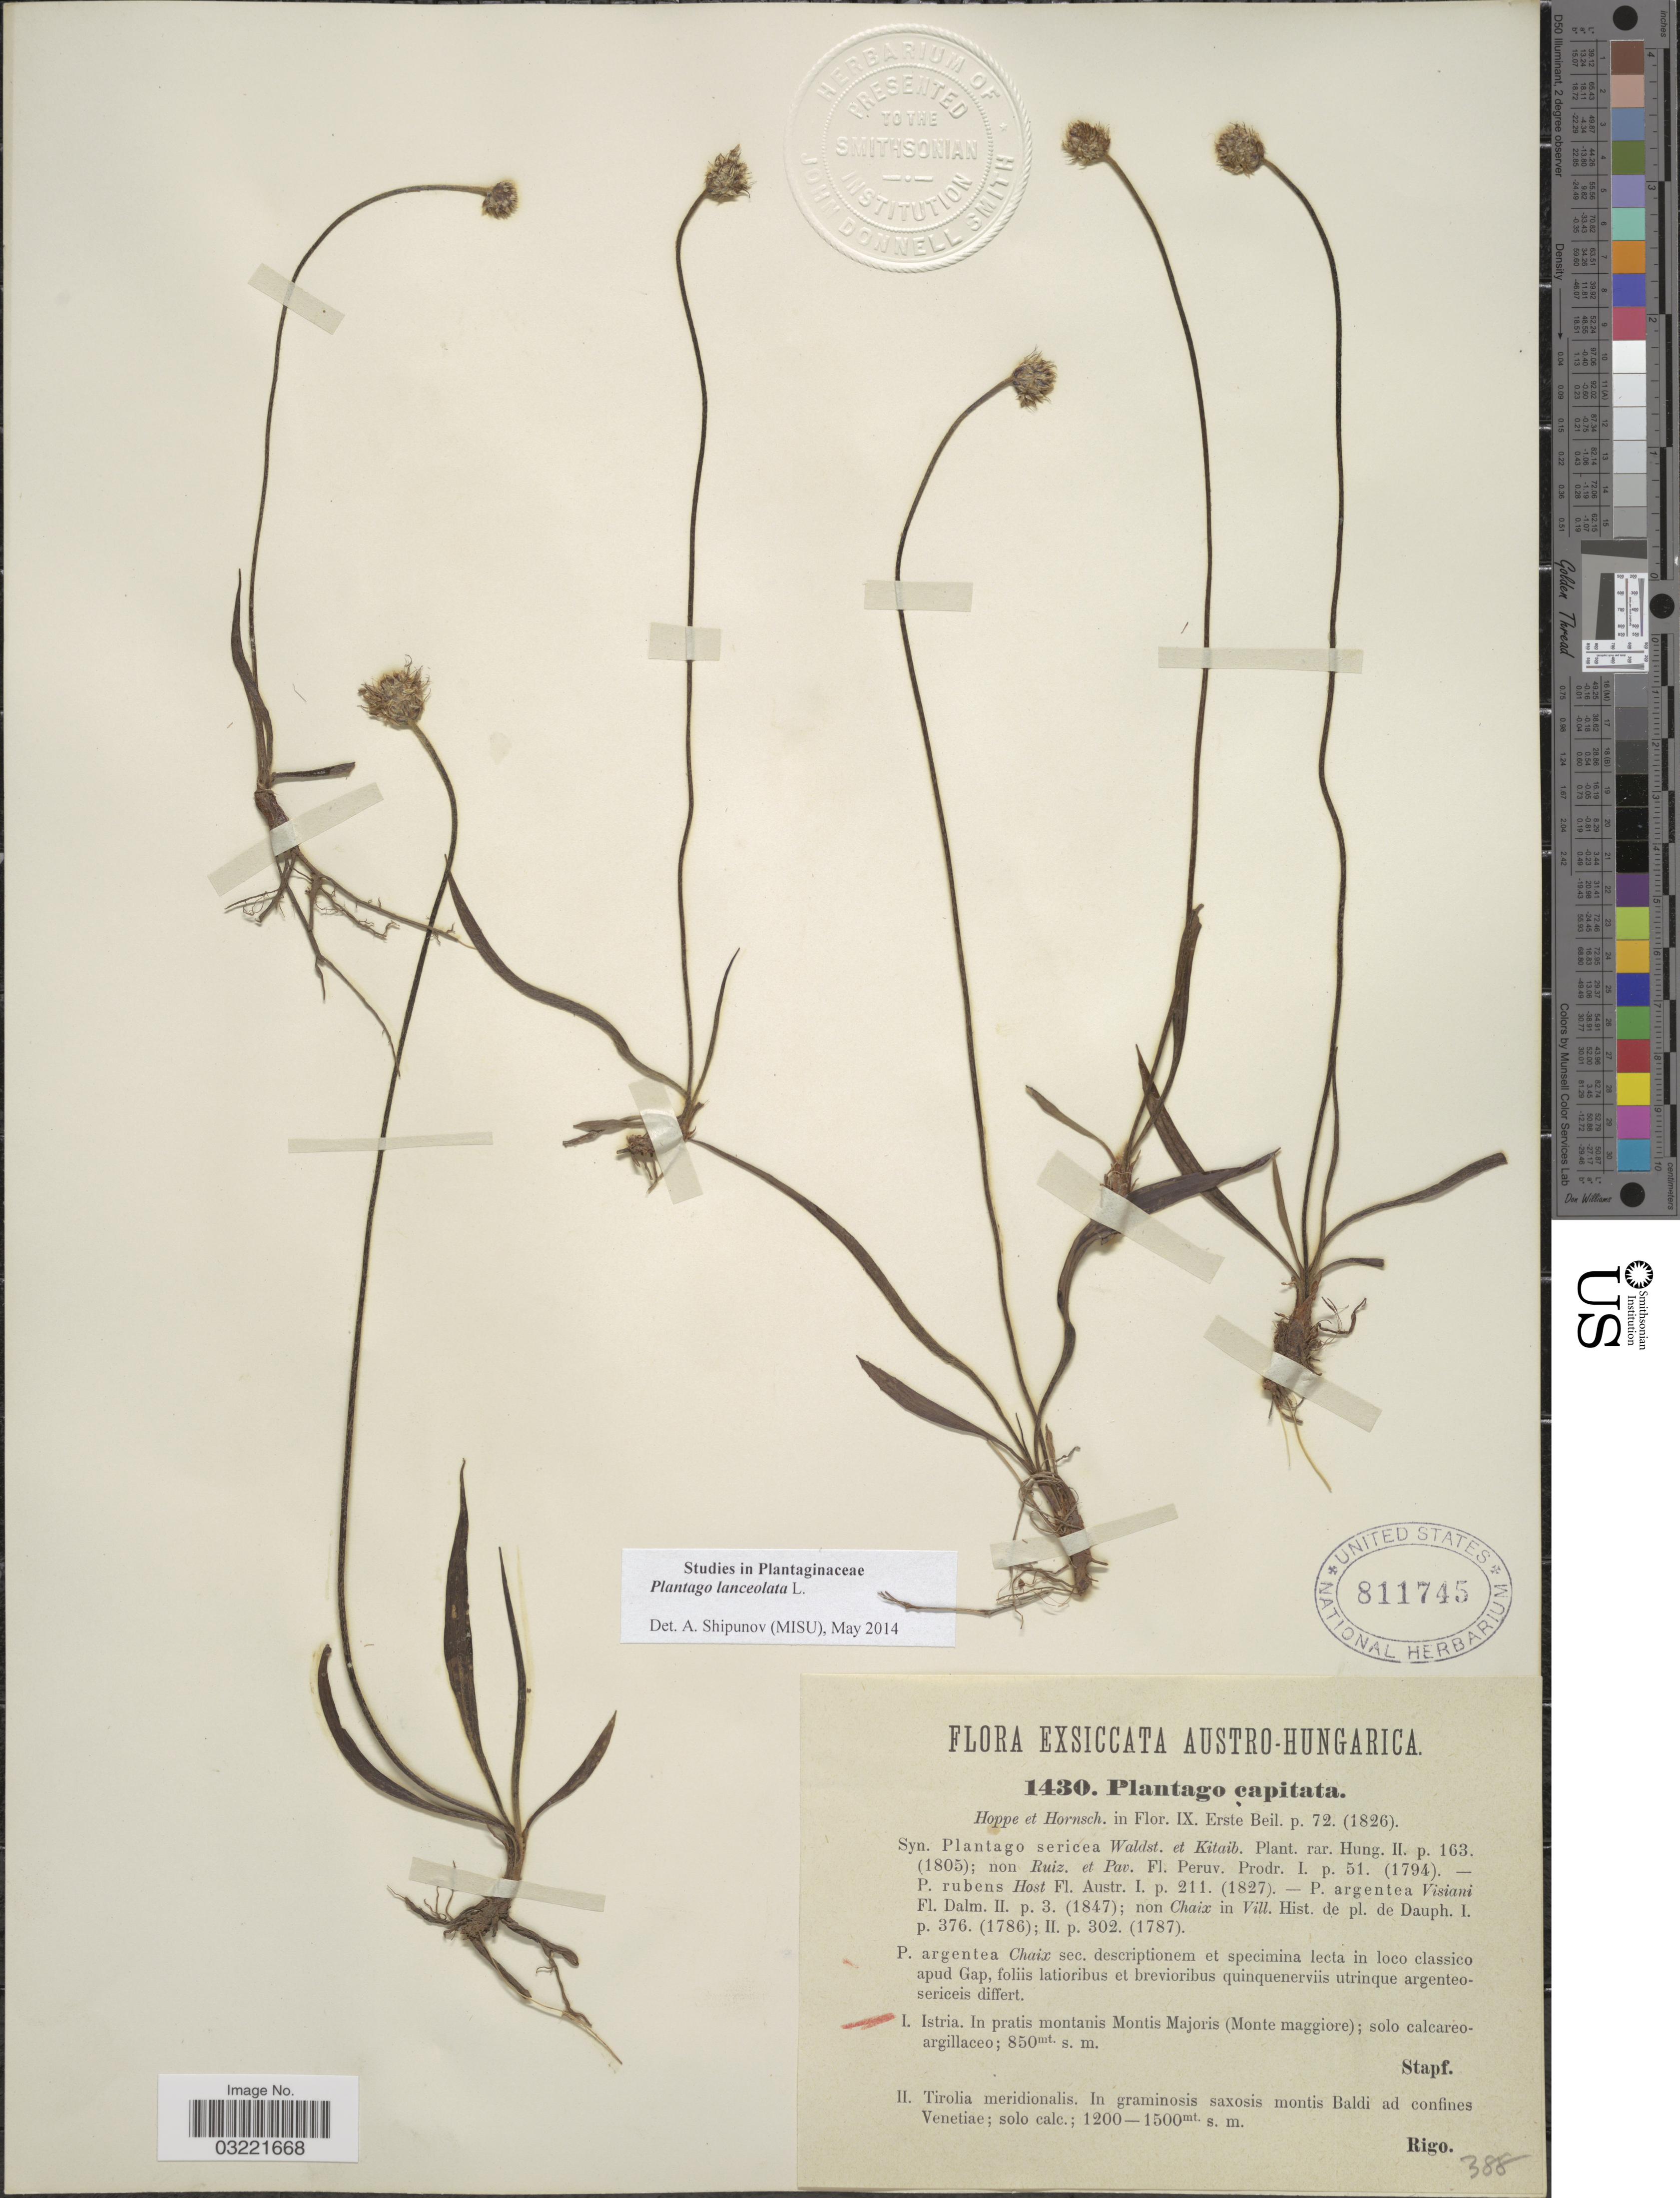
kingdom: Plantae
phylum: Tracheophyta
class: Magnoliopsida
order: Lamiales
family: Plantaginaceae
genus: Plantago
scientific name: Plantago lanceolata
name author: L.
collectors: Stapf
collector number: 1430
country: Croatia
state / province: Istria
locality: In pratis montanis Majoris (Monte maggiore).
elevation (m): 850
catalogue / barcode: US 811745